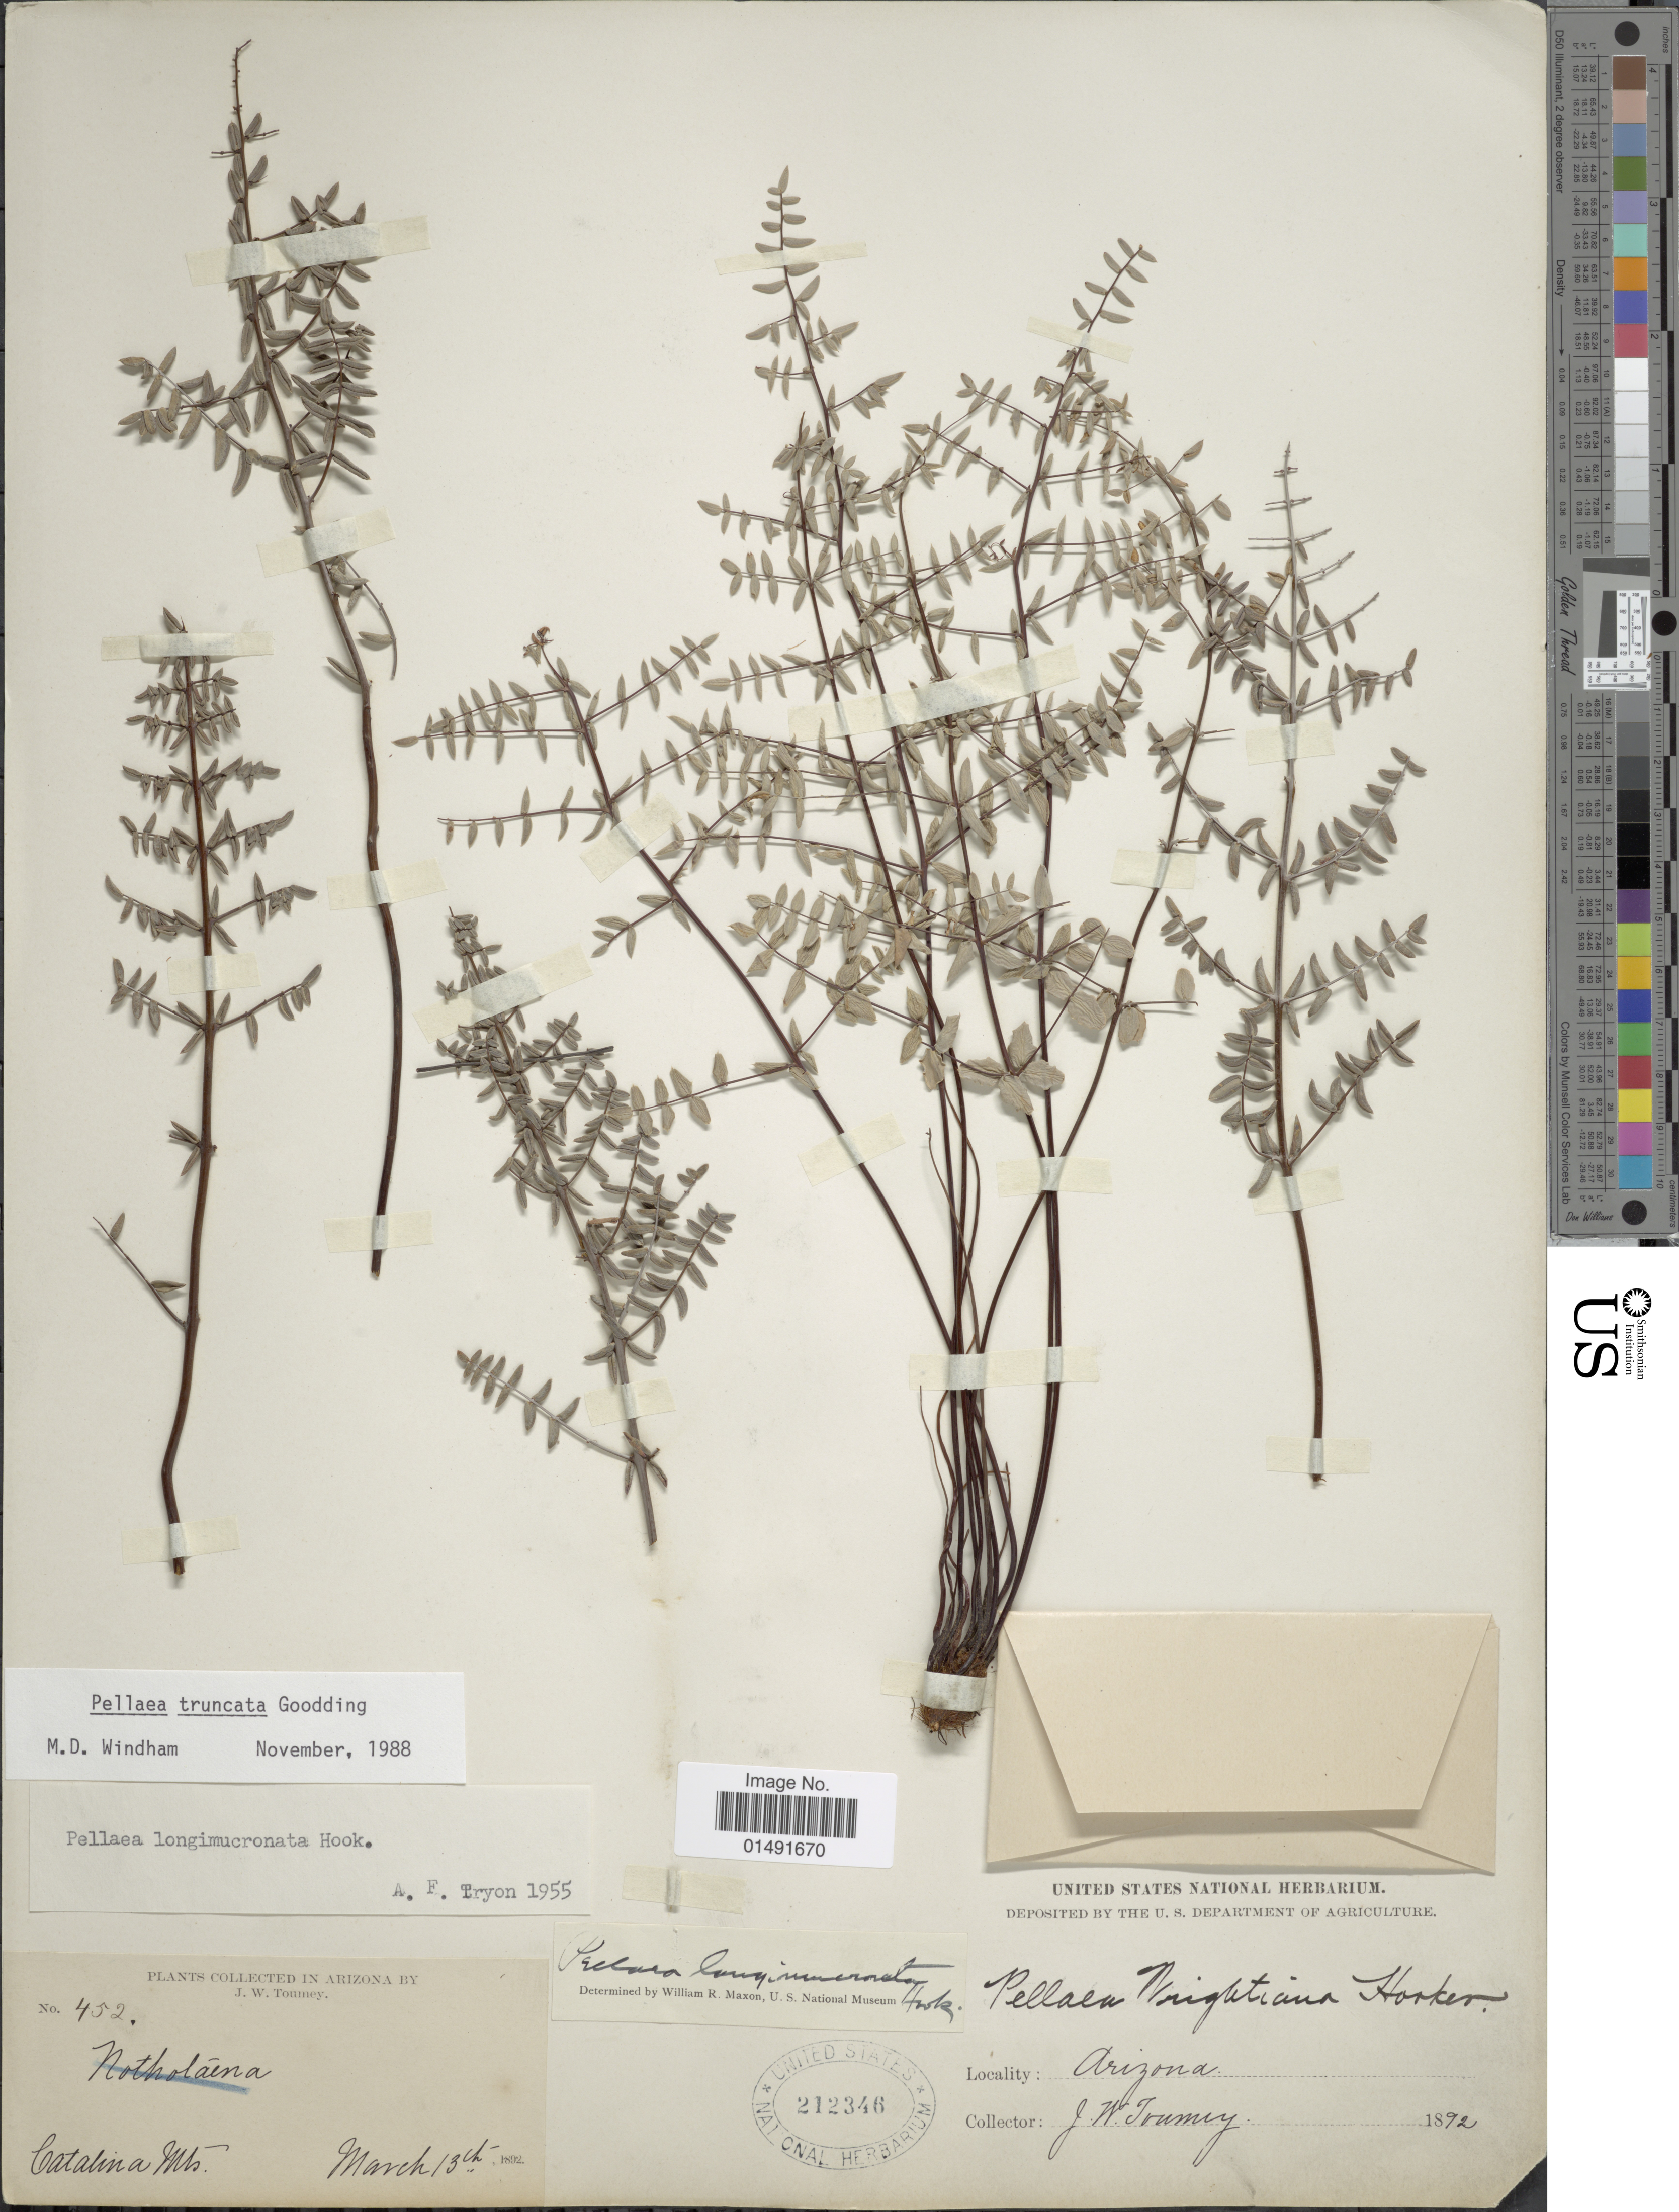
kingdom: Plantae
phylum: Tracheophyta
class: Polypodiopsida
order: Polypodiales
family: Pteridaceae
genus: Pellaea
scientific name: Pellaea truncata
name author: Goodd.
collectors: J. W. Toumey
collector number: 452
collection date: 1892-03-13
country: United States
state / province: Arizona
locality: Catalina Mts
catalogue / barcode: US 212346